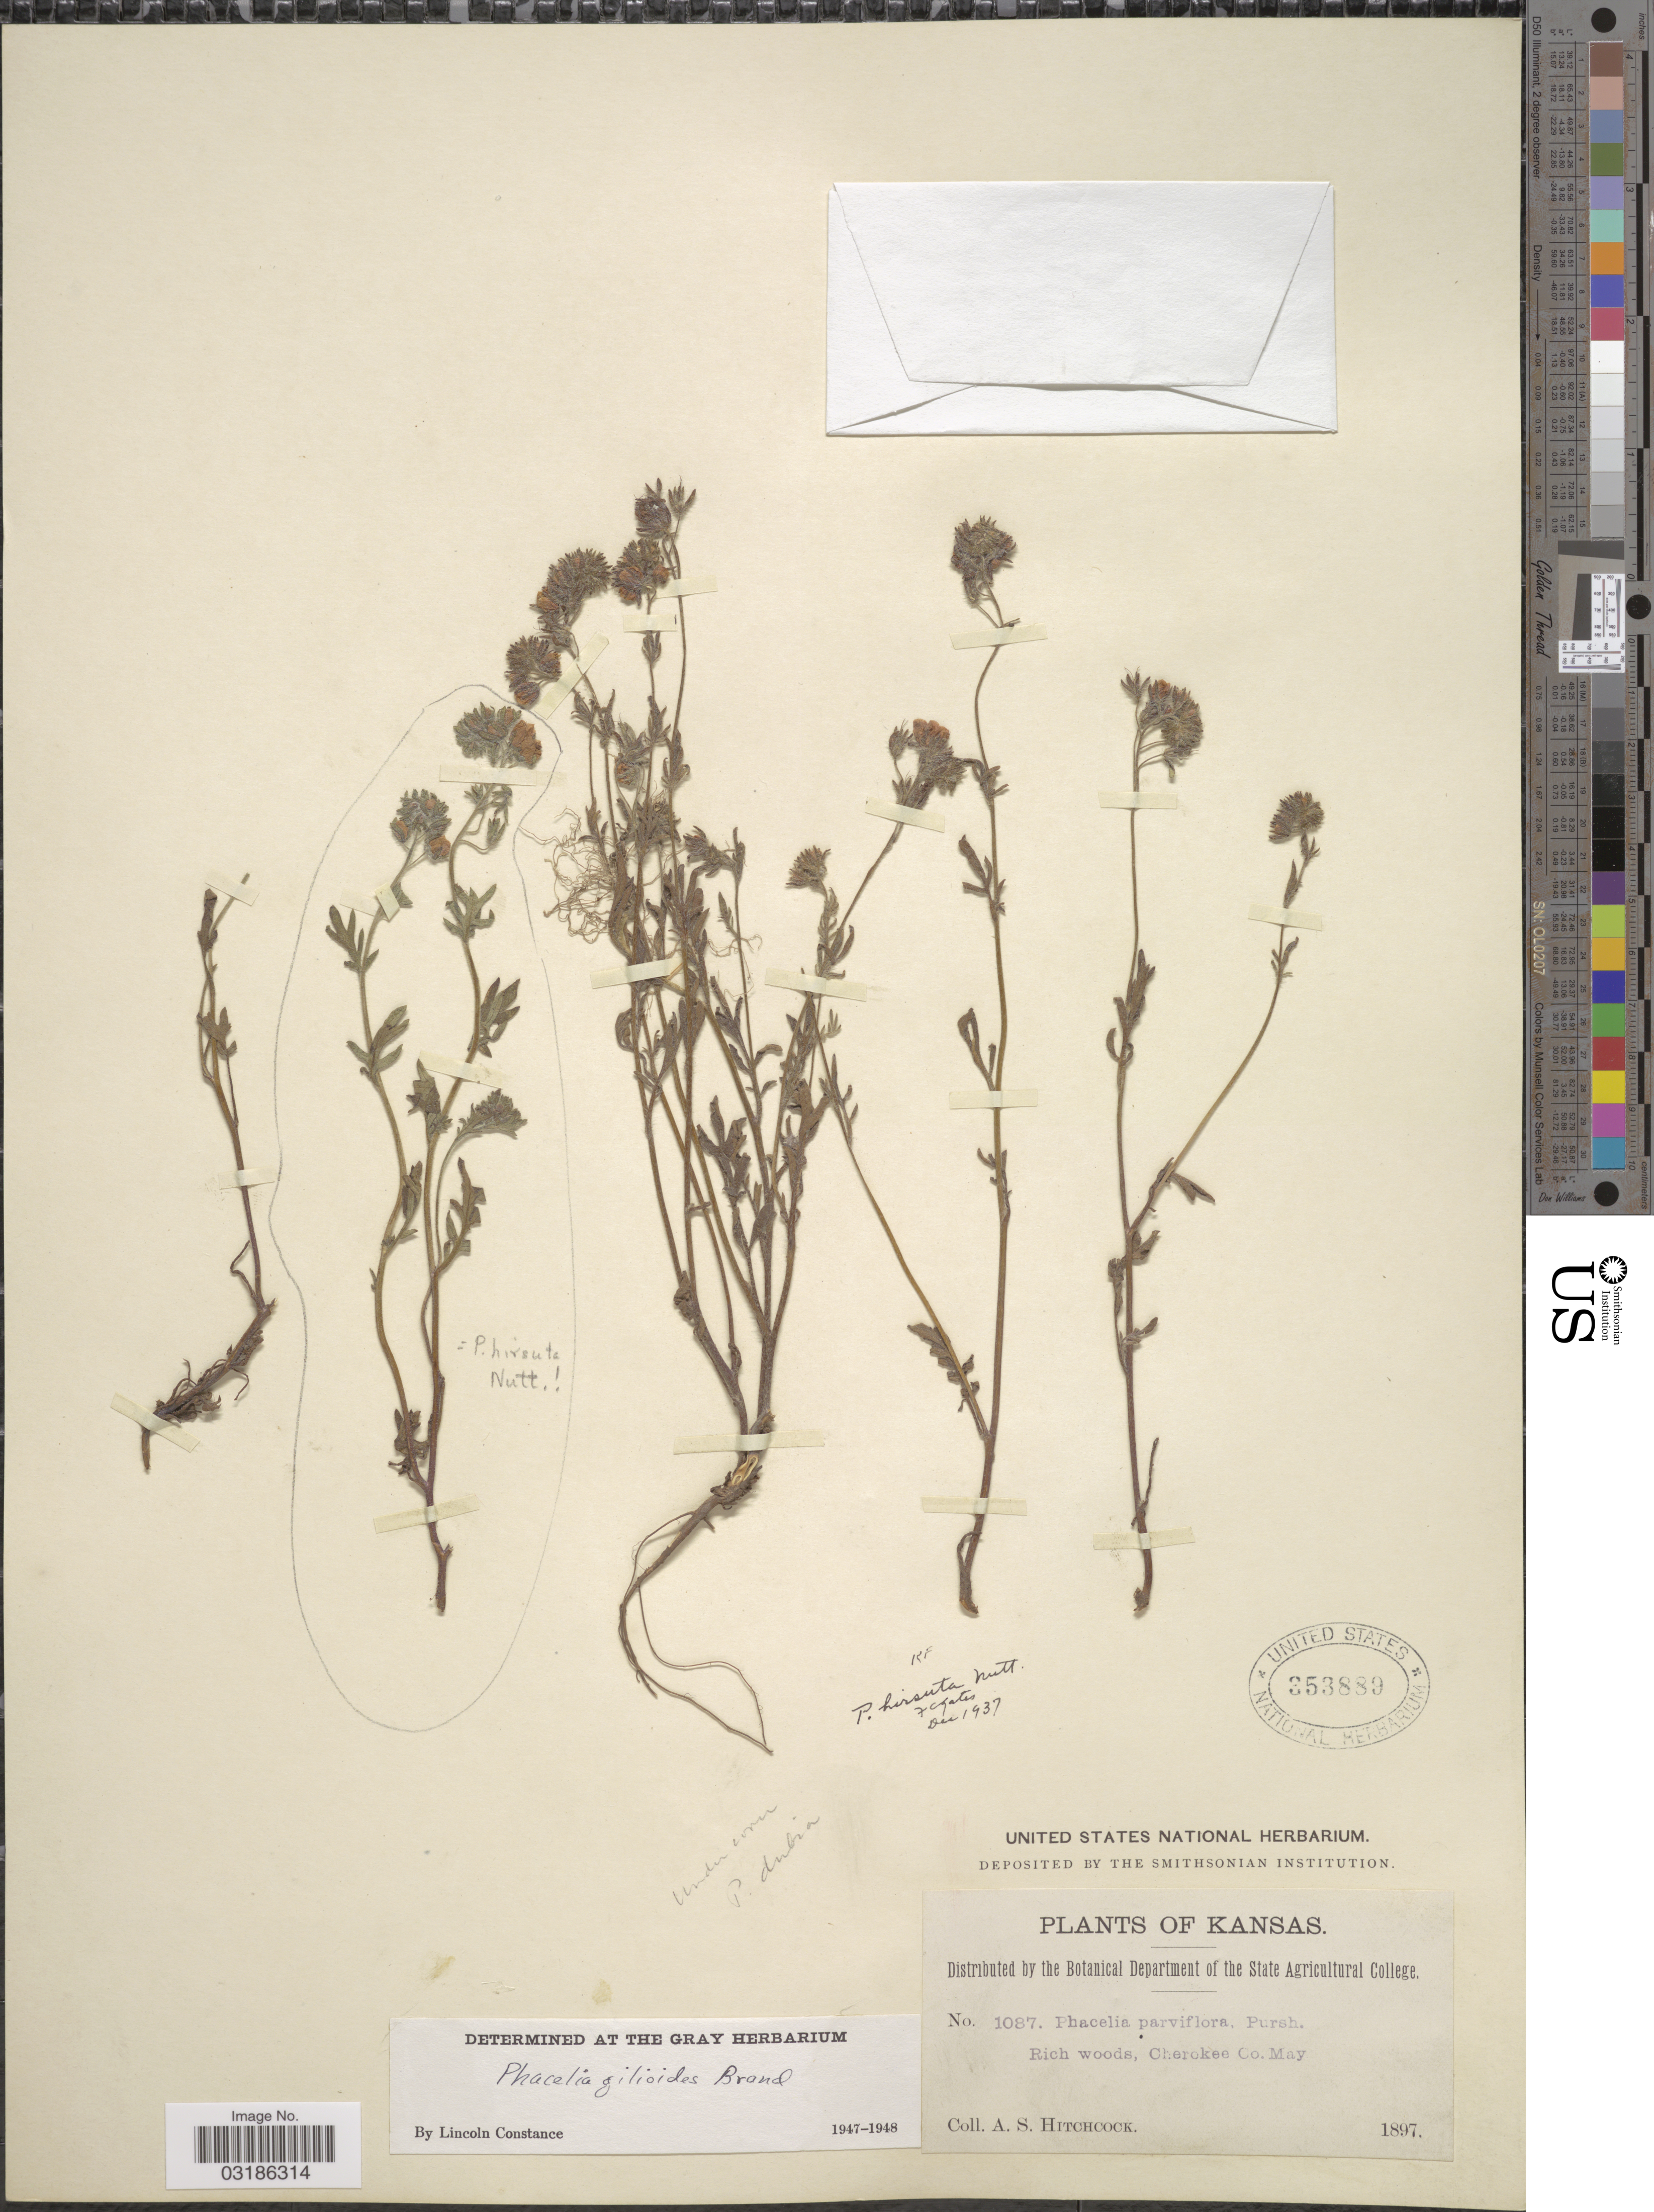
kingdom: Plantae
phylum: Tracheophyta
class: Magnoliopsida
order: Boraginales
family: Hydrophyllaceae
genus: Phacelia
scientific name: Phacelia gilioides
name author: Brand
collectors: A. S. Hitchcock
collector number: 1087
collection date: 1897-05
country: United States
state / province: Kansas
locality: Rich woods, Cherokee Co.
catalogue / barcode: US 353889